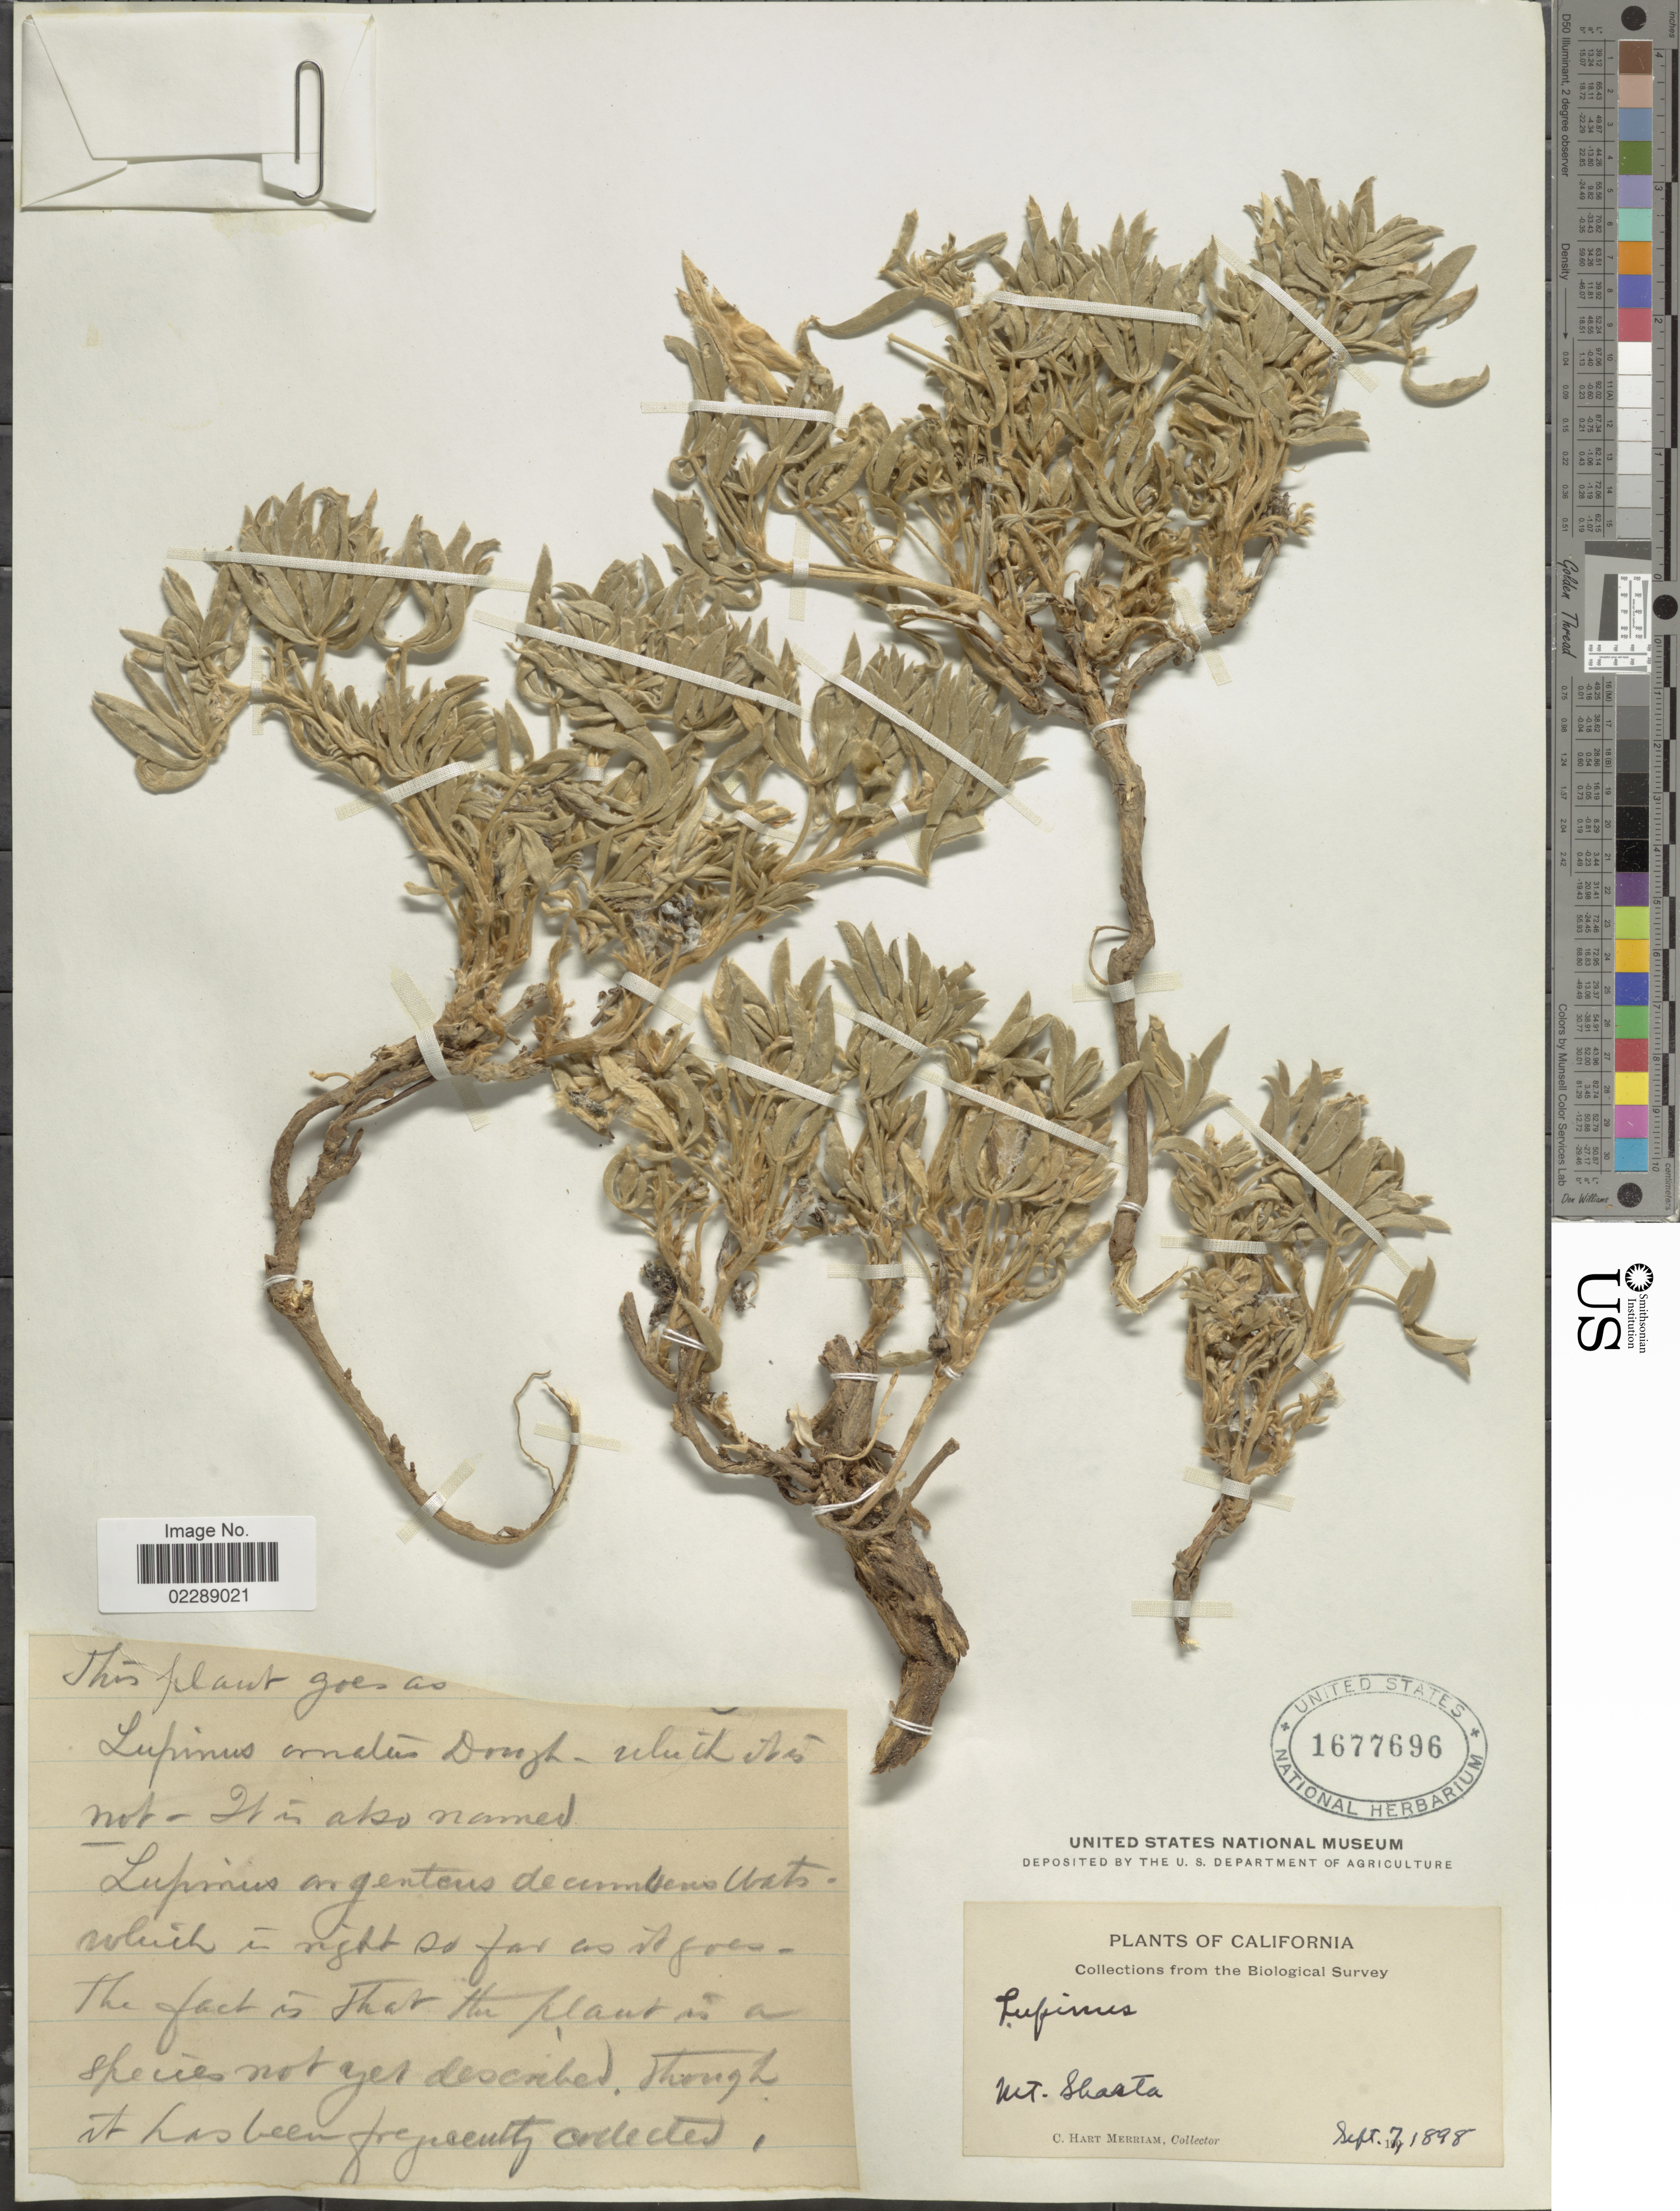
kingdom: Plantae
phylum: Tracheophyta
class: Magnoliopsida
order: Fabales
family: Fabaceae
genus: Lupinus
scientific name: Lupinus sp.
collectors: C. Merriam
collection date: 1898-09-07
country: United States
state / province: California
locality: Mt. Shasta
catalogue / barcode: US 1677696